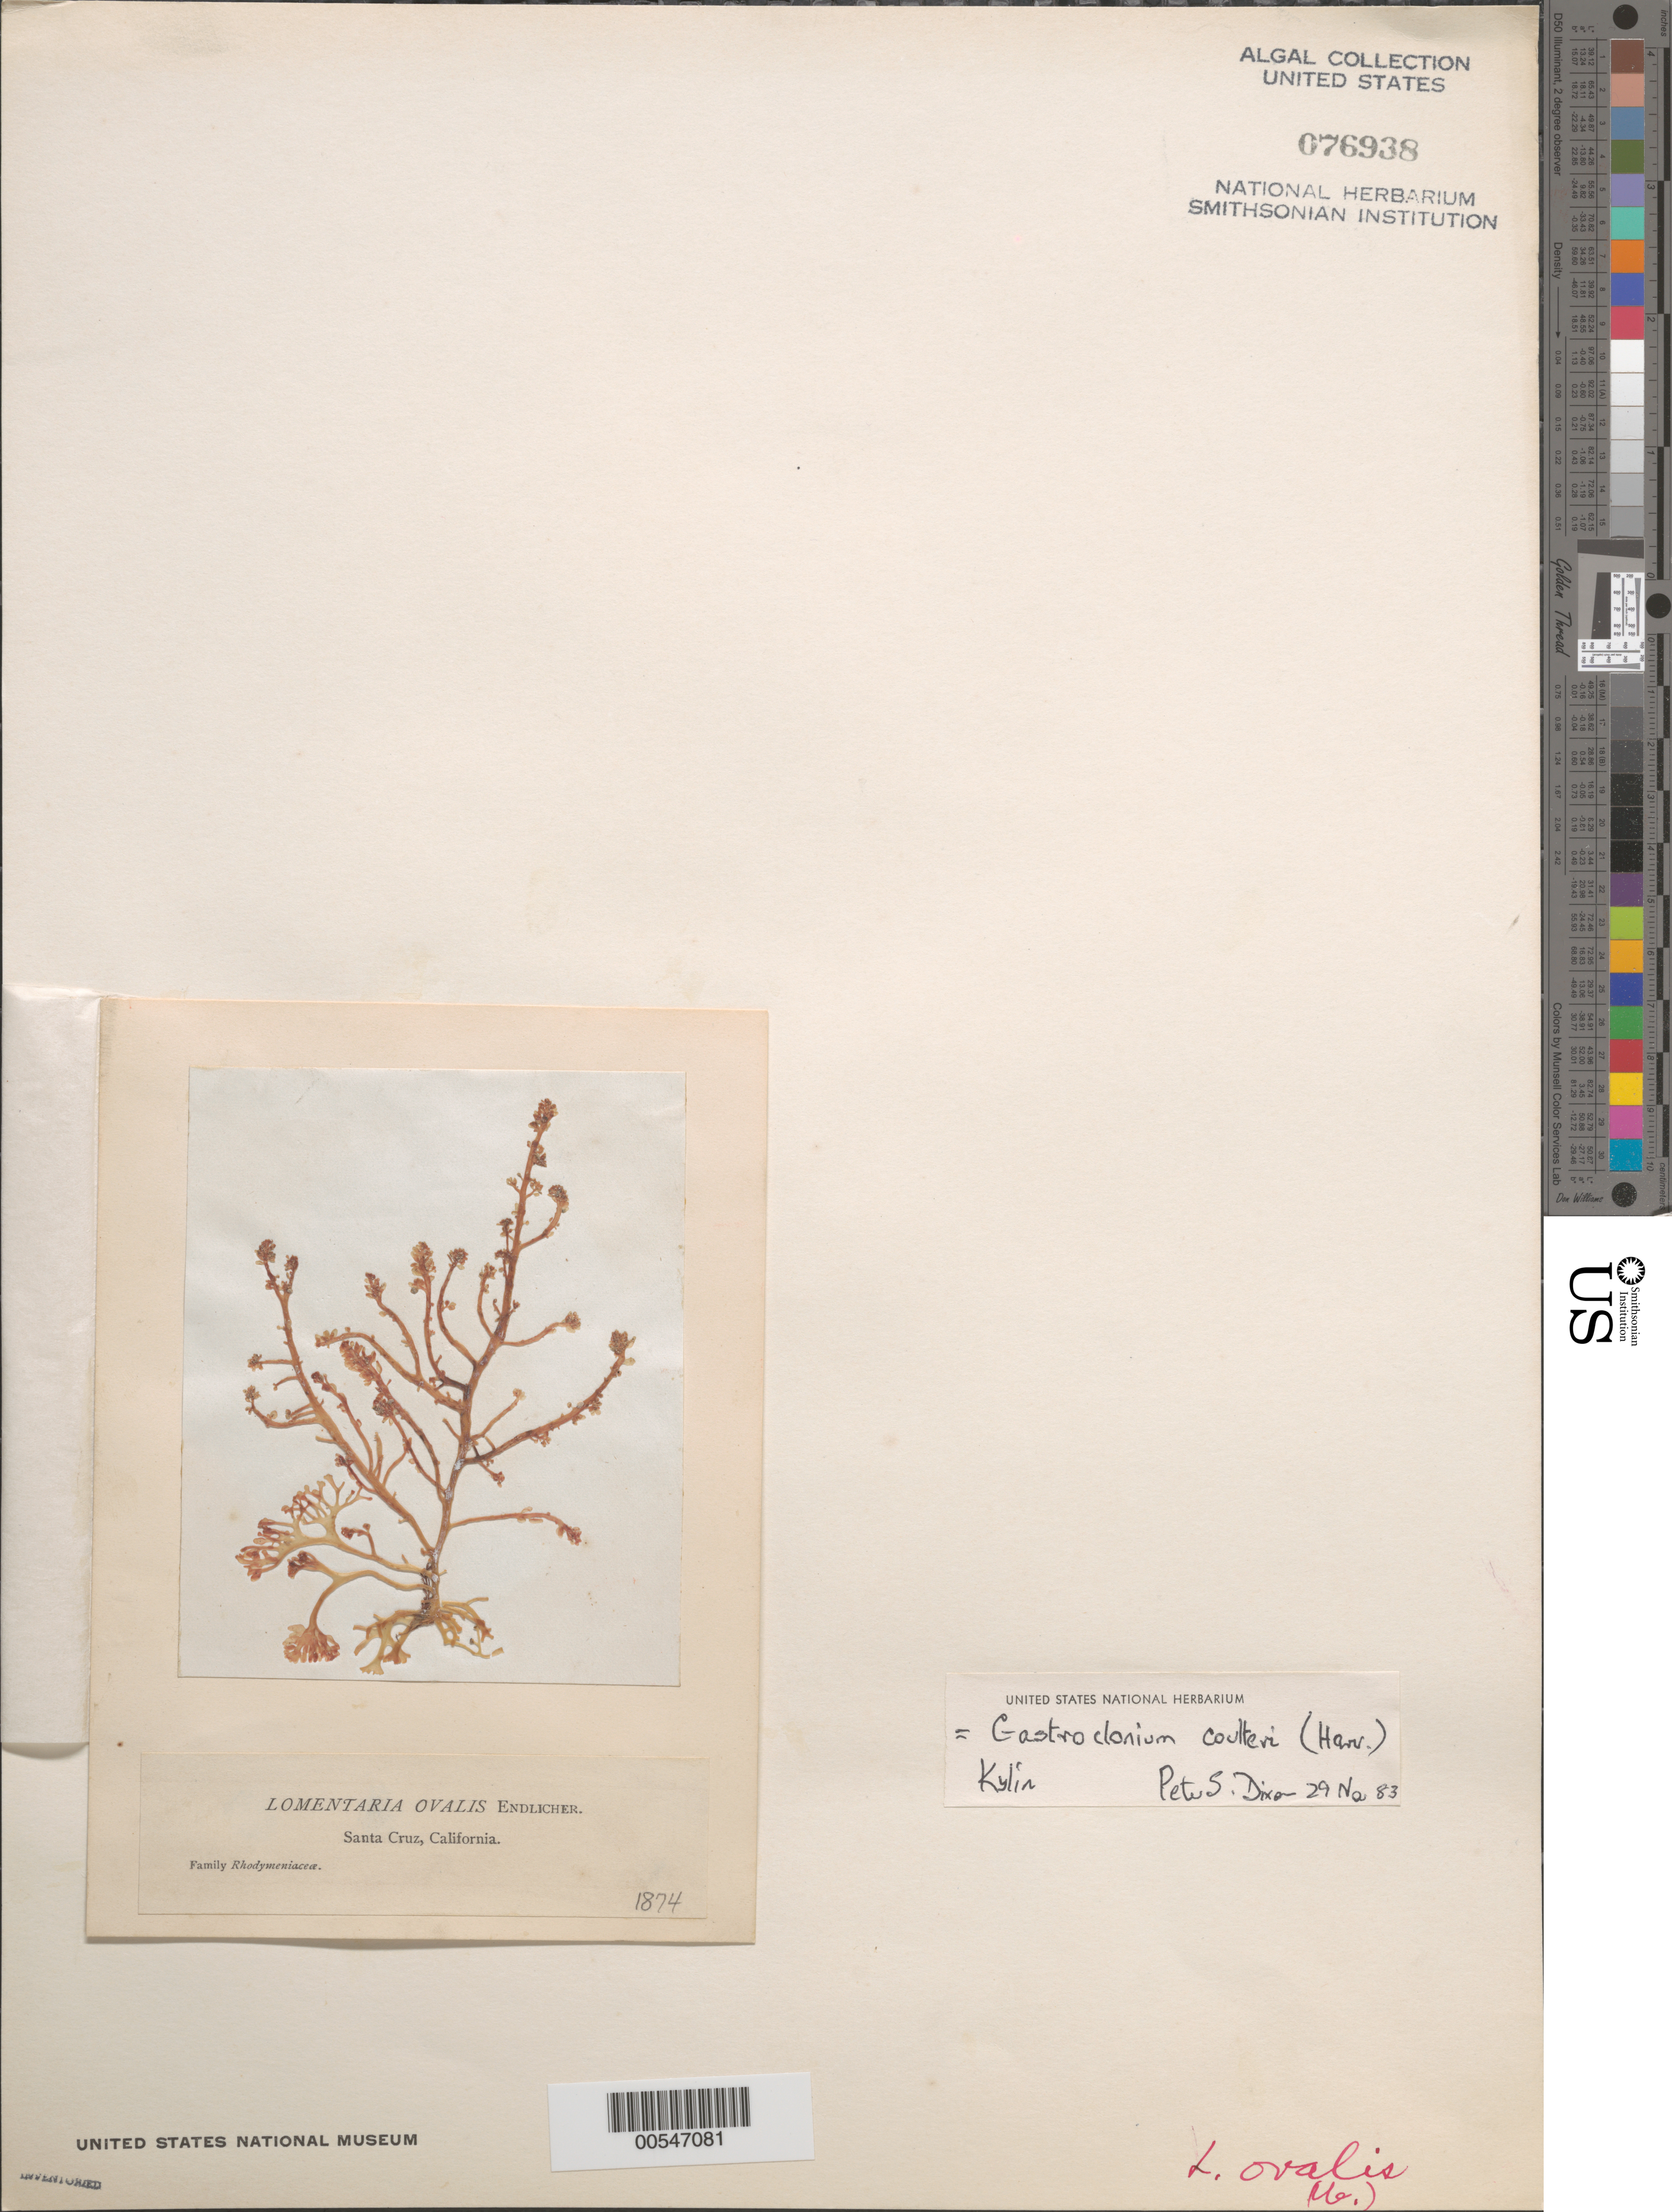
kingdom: Plantae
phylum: Rhodophyta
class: Florideophyceae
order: Rhodymeniales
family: Champiaceae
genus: Neogastroclonium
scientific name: Neogastroclonium subarticulatum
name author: (Turner) L. Le Gall et al.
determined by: Algae name updating Project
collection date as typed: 1874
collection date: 1874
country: United States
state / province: California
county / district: Santa Cruz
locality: Santa Cruz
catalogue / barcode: US 76938